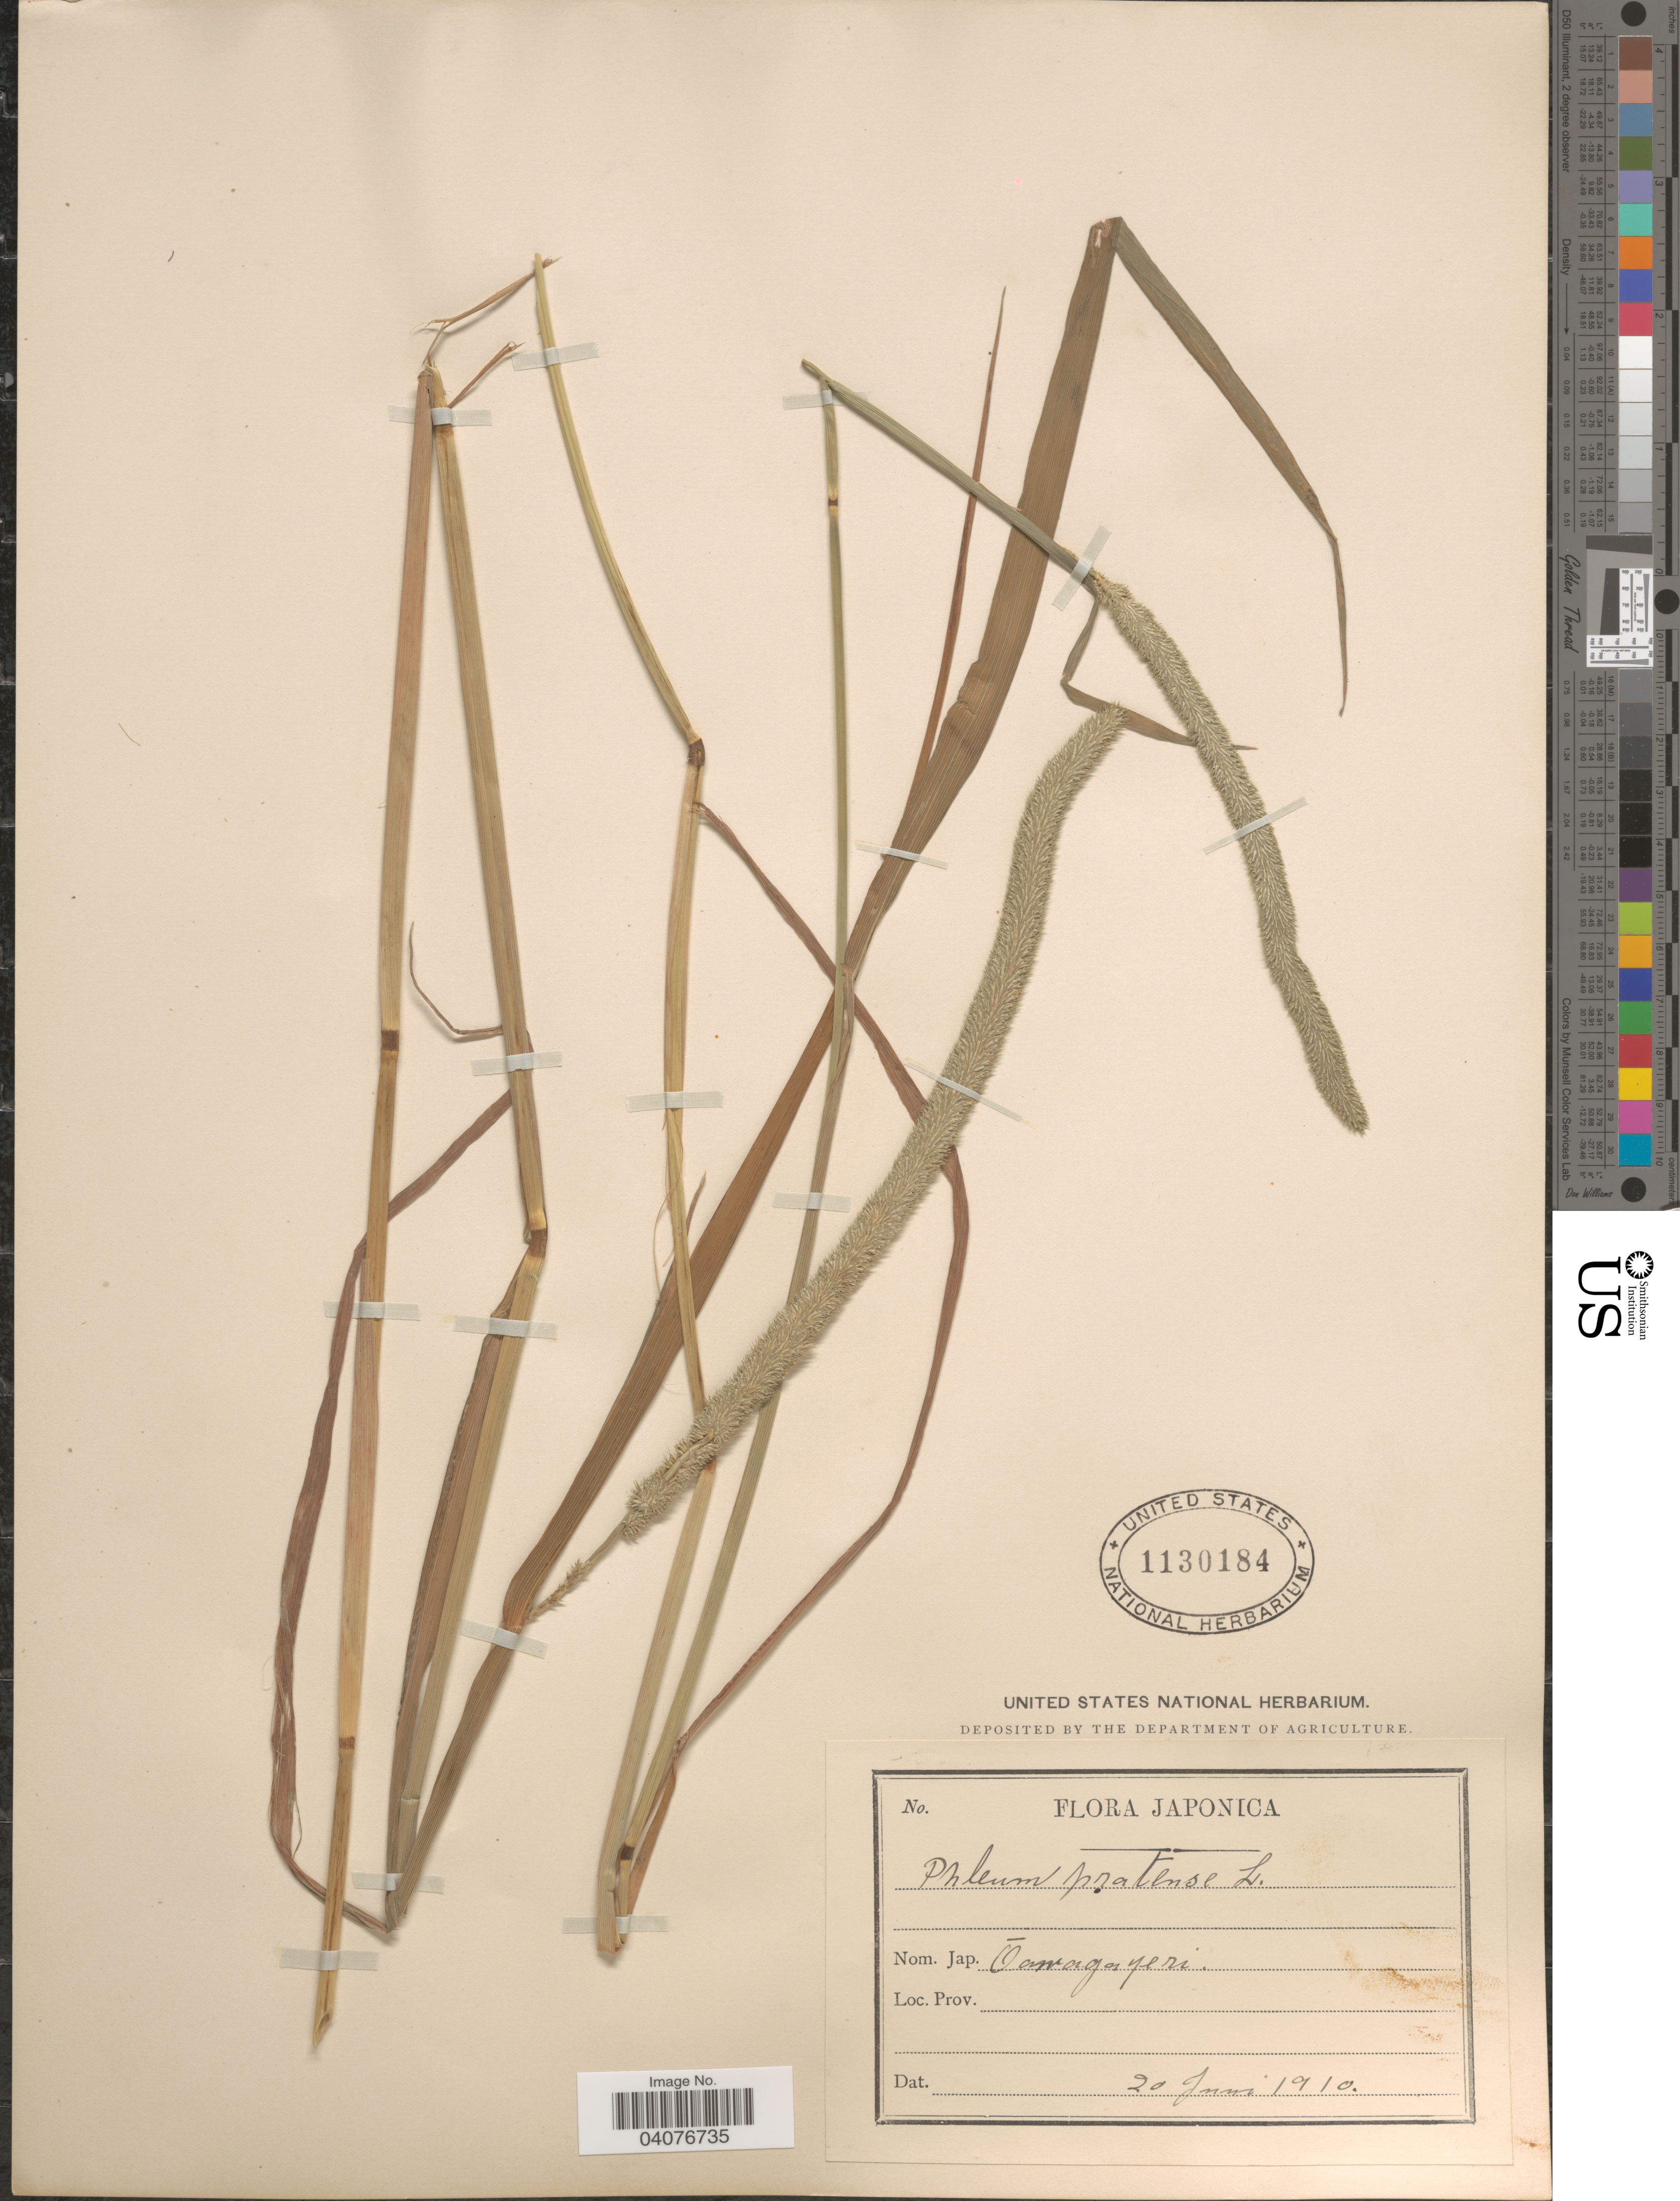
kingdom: Plantae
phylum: Tracheophyta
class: Liliopsida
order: Poales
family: Poaceae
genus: Phleum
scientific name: Phleum pratense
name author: L.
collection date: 1910-06-20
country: Japan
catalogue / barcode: US 1130184